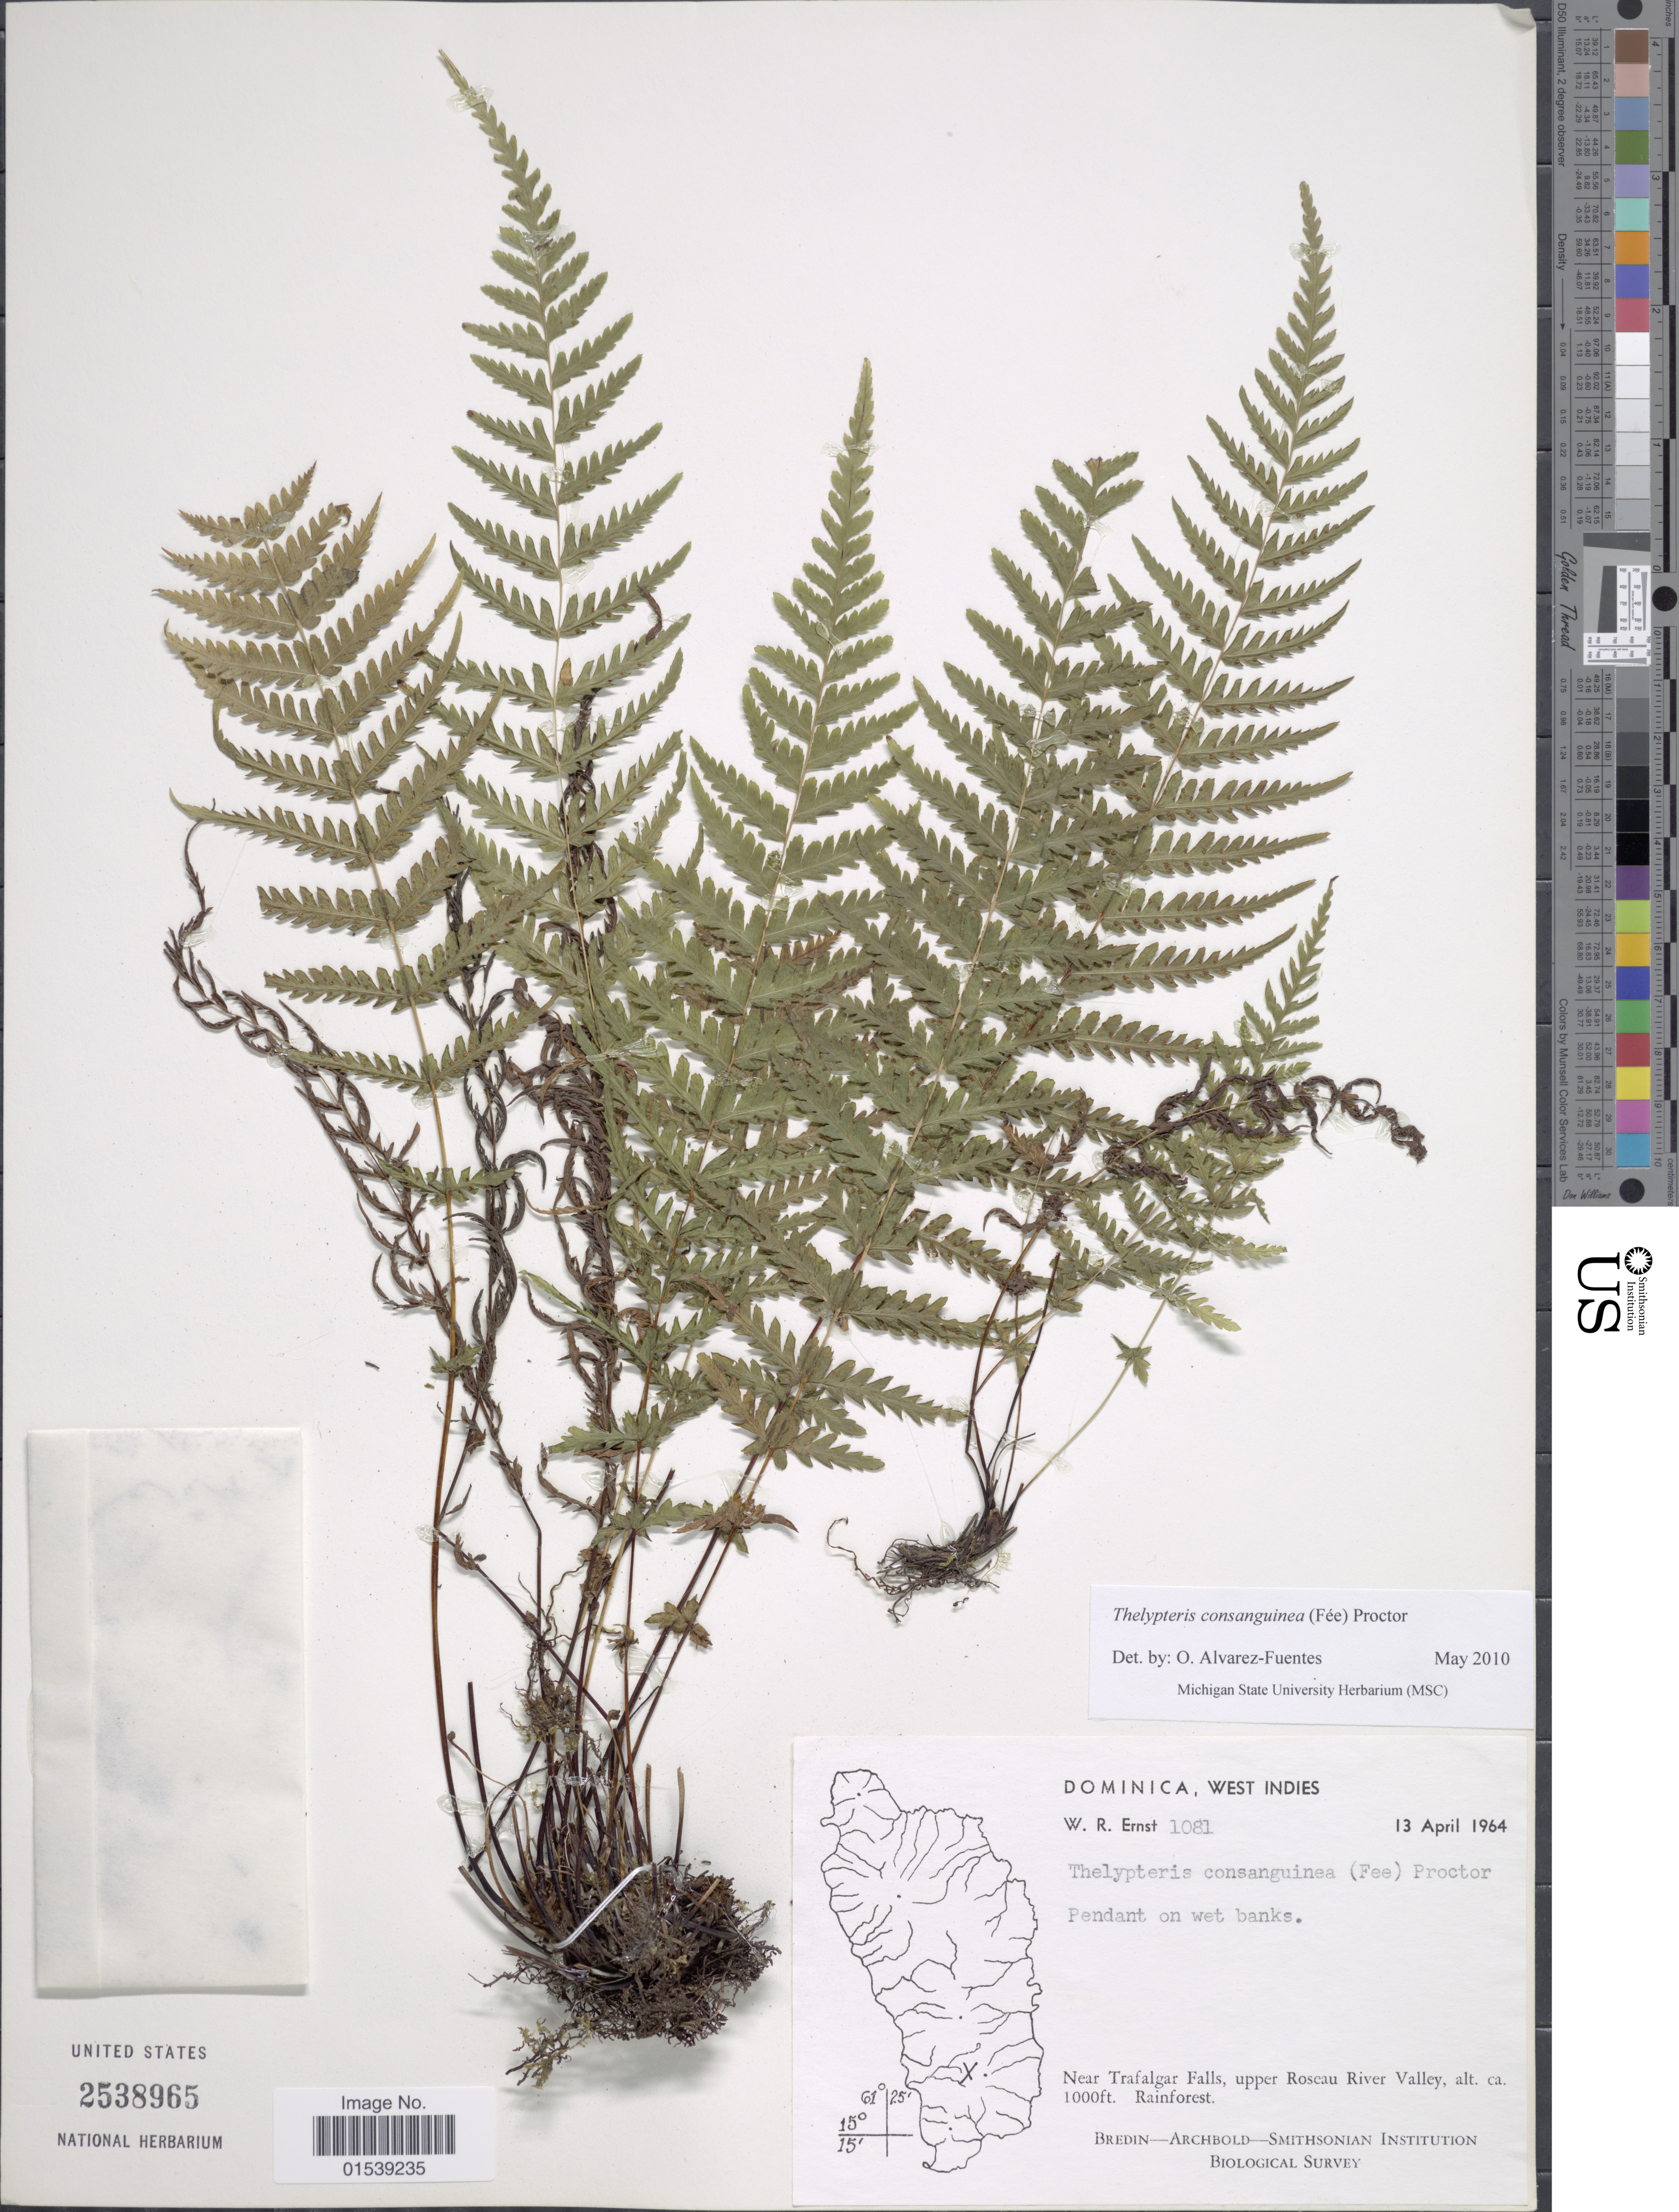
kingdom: Plantae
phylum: Tracheophyta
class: Polypodiopsida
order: Polypodiales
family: Thelypteridaceae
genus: Amauropelta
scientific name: Amauropelta consanguinea (Fée) comb. nov., ined. 2015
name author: (Fée)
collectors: W. R. Ernst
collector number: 1081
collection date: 1964-04-13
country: Dominica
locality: West Indies, Pendant on wet banks, near Trafalgar Falls, upper Roseau river Valley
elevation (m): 305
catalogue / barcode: US 2538965